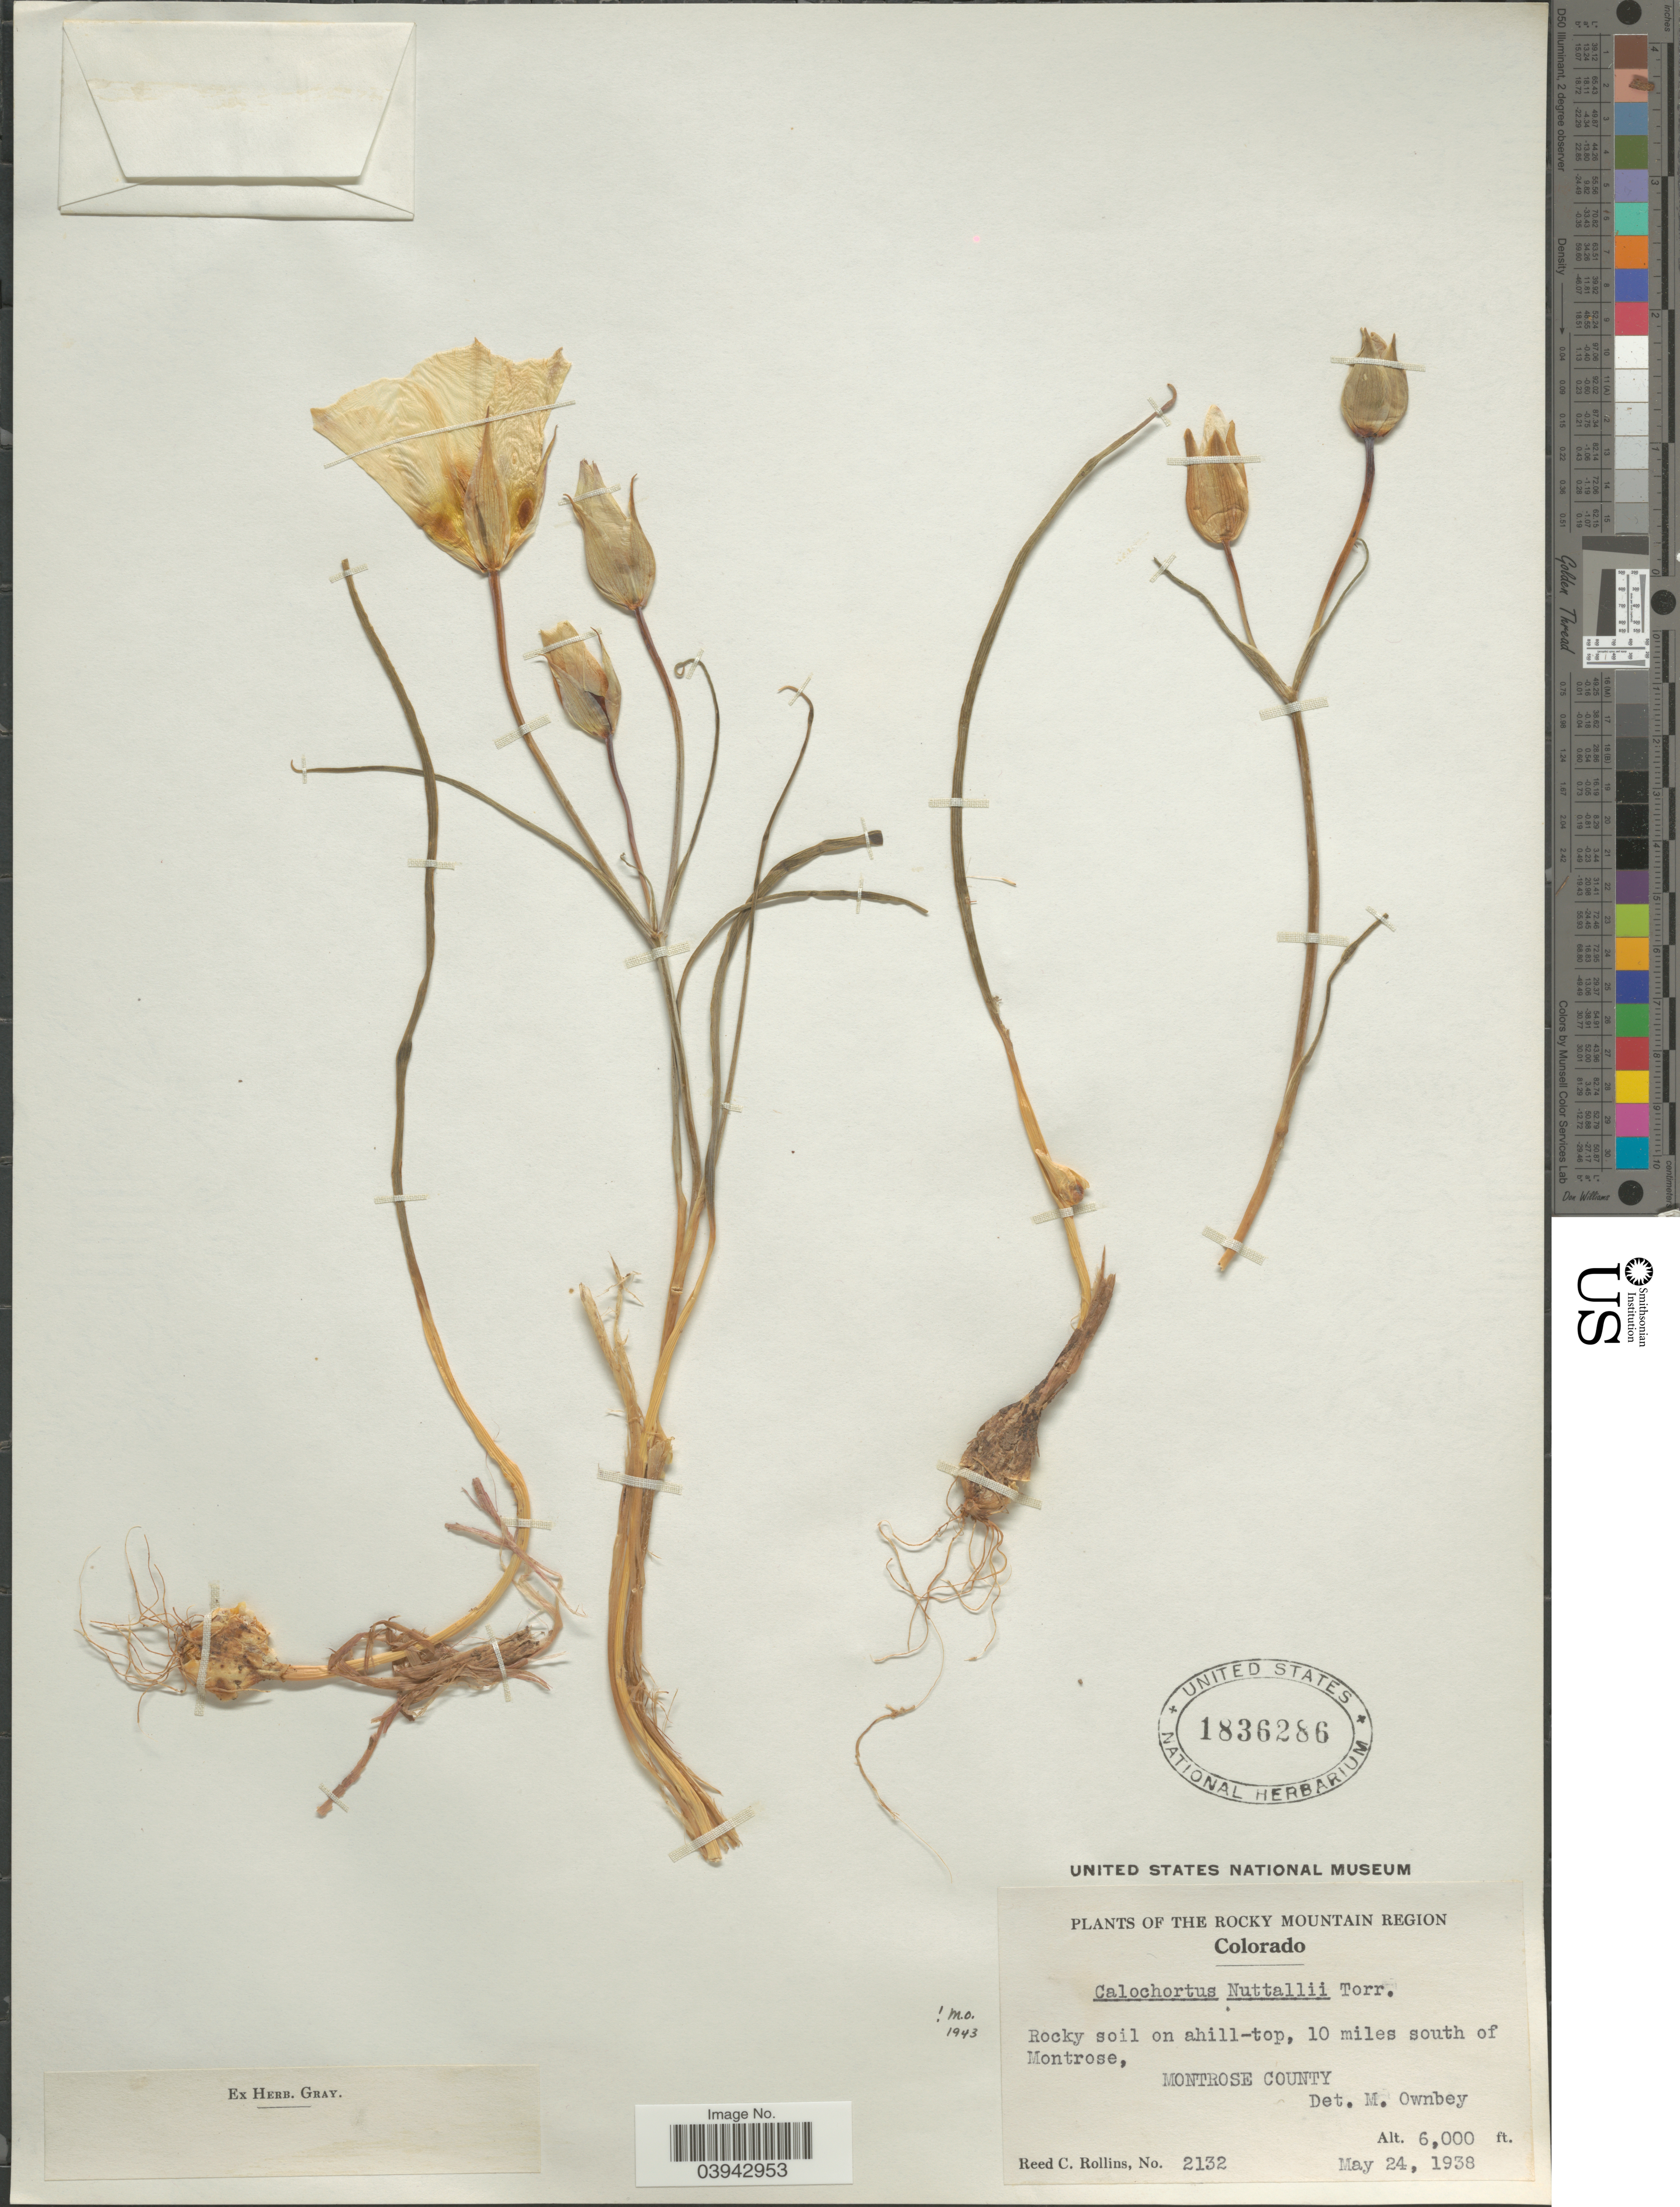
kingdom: Plantae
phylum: Tracheophyta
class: Liliopsida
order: Liliales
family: Liliaceae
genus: Calochortus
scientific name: Calochortus nuttallii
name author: Torr.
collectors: R. C. Rollins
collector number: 2132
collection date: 1938-05-24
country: United States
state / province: Colorado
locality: The Rocky Mountain Region. 10 miles south of Montrose, Montrose County.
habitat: rocky soil on shill-top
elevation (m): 1829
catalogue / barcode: US 1836286